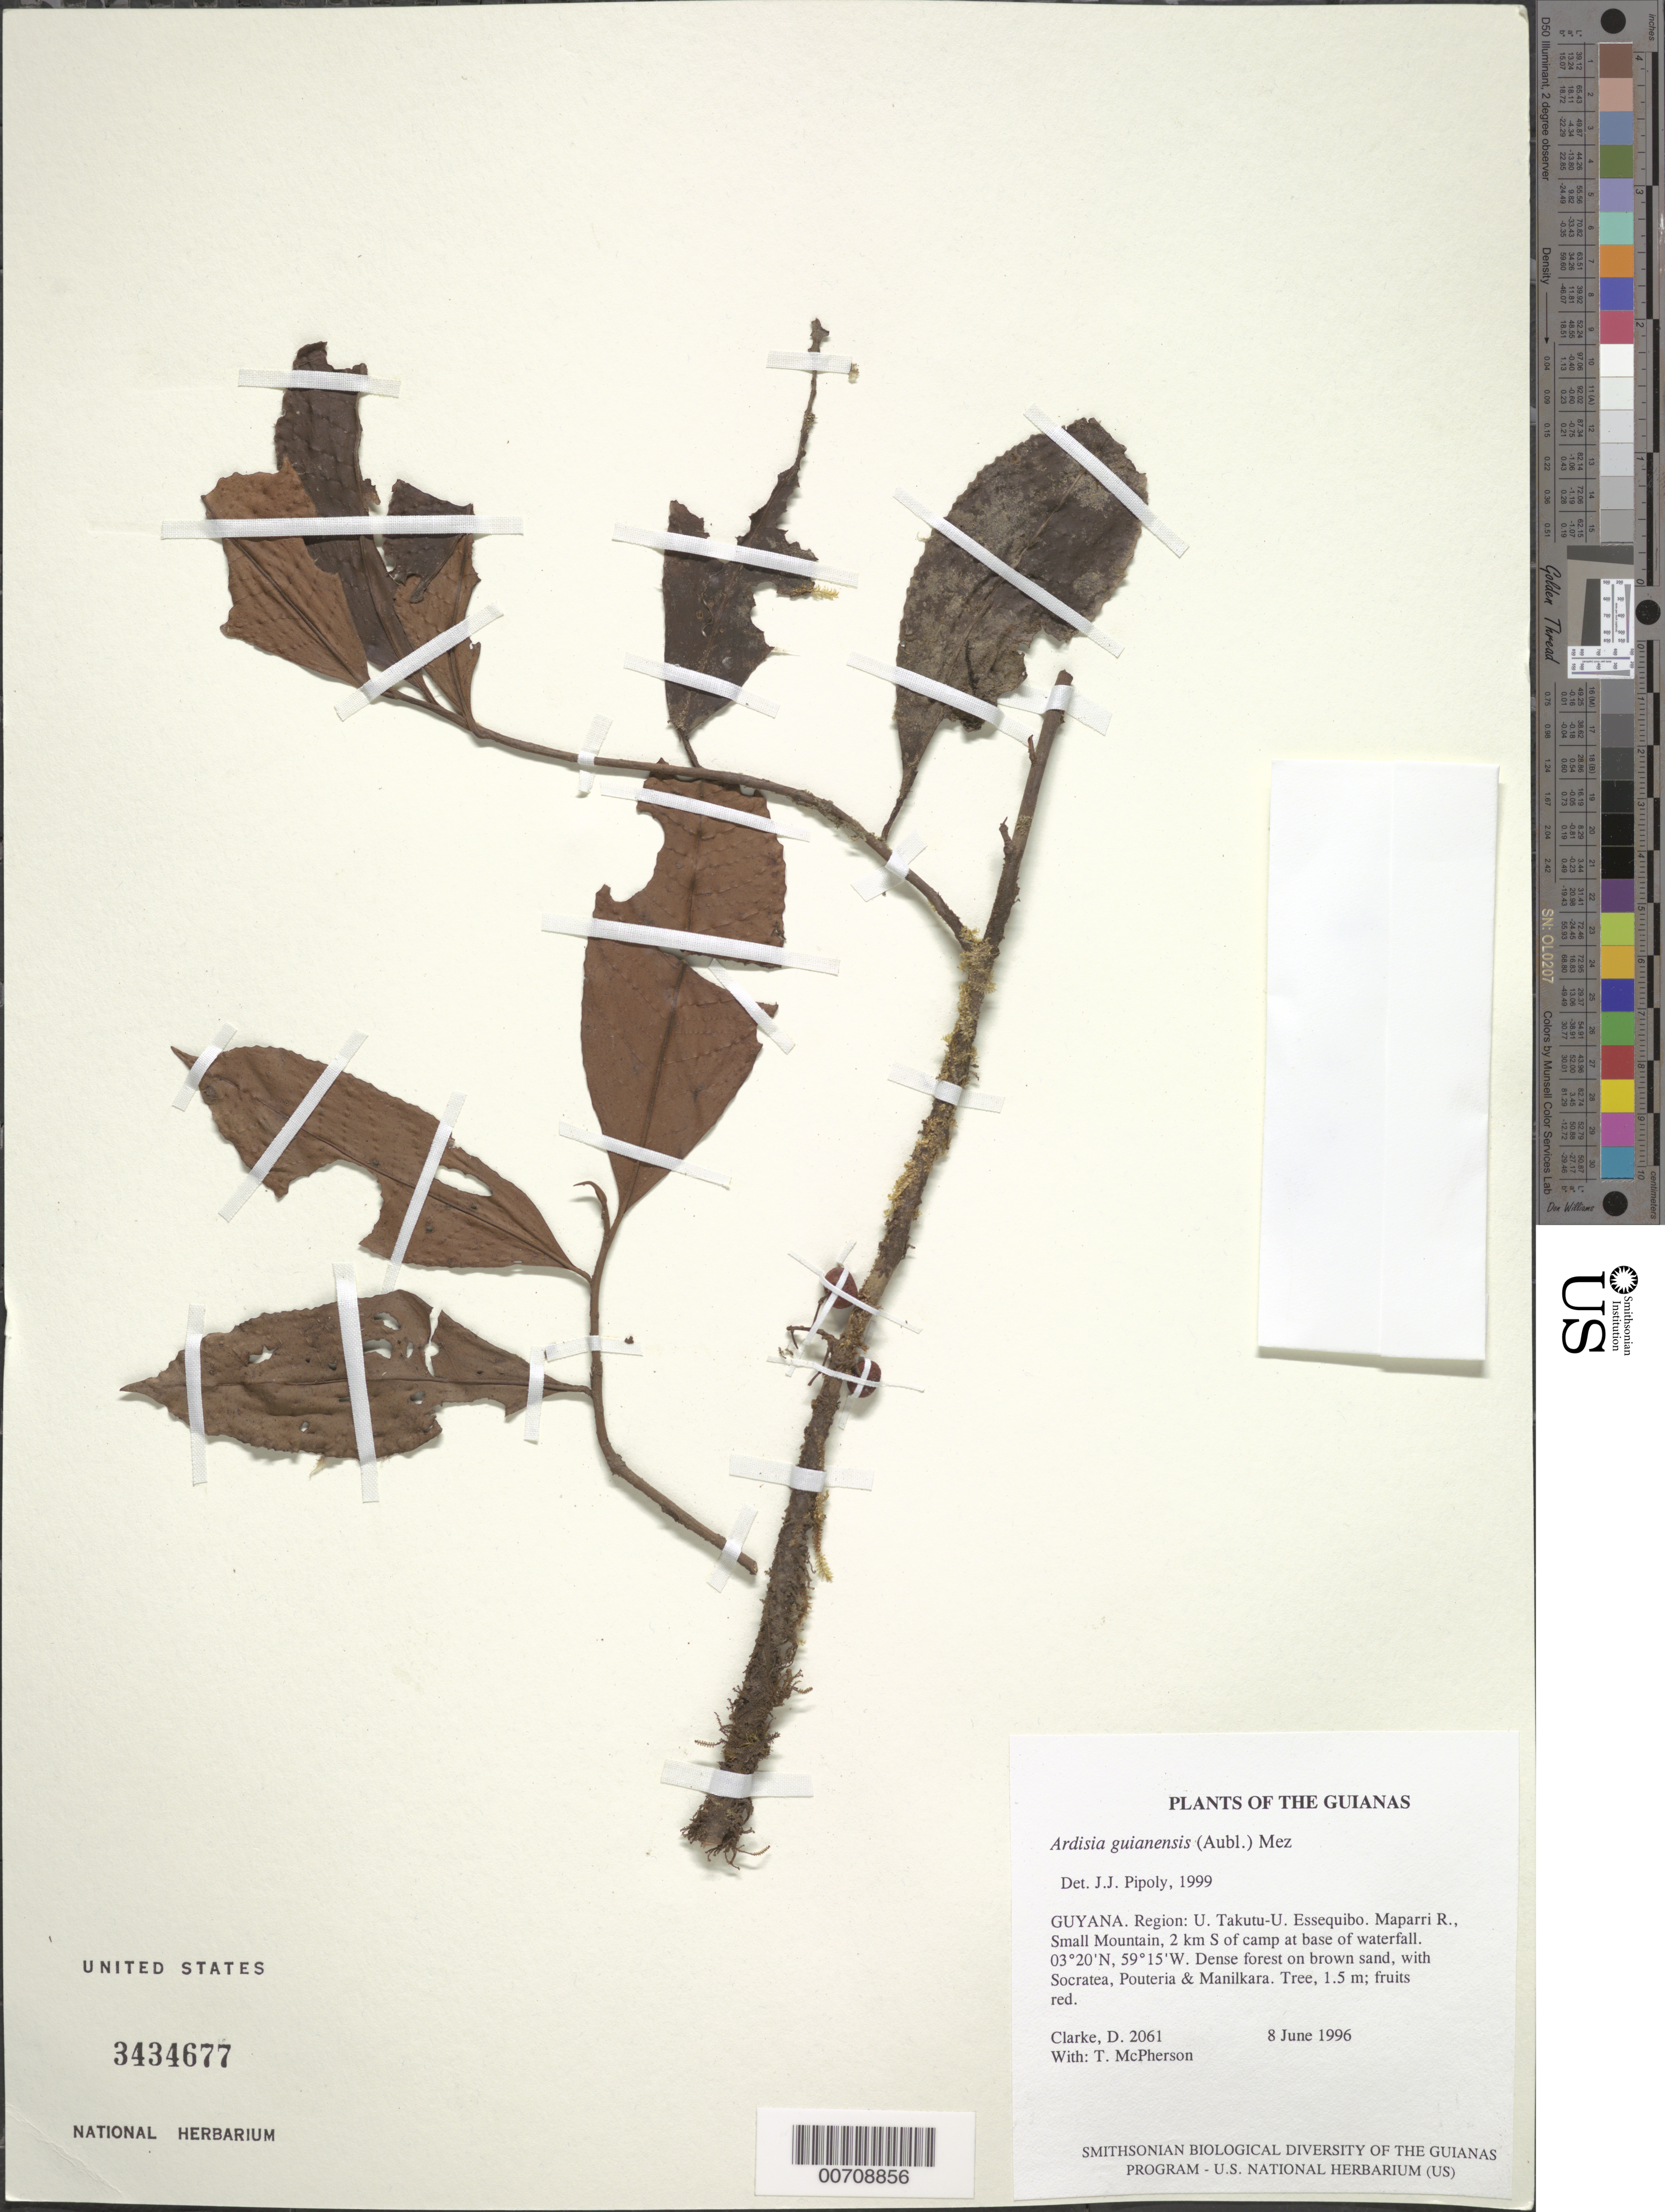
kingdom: Plantae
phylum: Tracheophyta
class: Magnoliopsida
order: Ericales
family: Primulaceae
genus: Ardisia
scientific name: Ardisia guianensis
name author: (Aubl.) Mez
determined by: Pipoly, J. J., III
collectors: H. D. Clarke & T. McPherson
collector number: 2061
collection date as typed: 8 June 1996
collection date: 1996-06-08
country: Guyana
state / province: U. Takutu-U. Essequibo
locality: Maparri R., Small Mountain, 2 km S of camp at base of waterfall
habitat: Dense forest on brown sand, with Socratea, Pouteria & Manilkara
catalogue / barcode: US 3434677